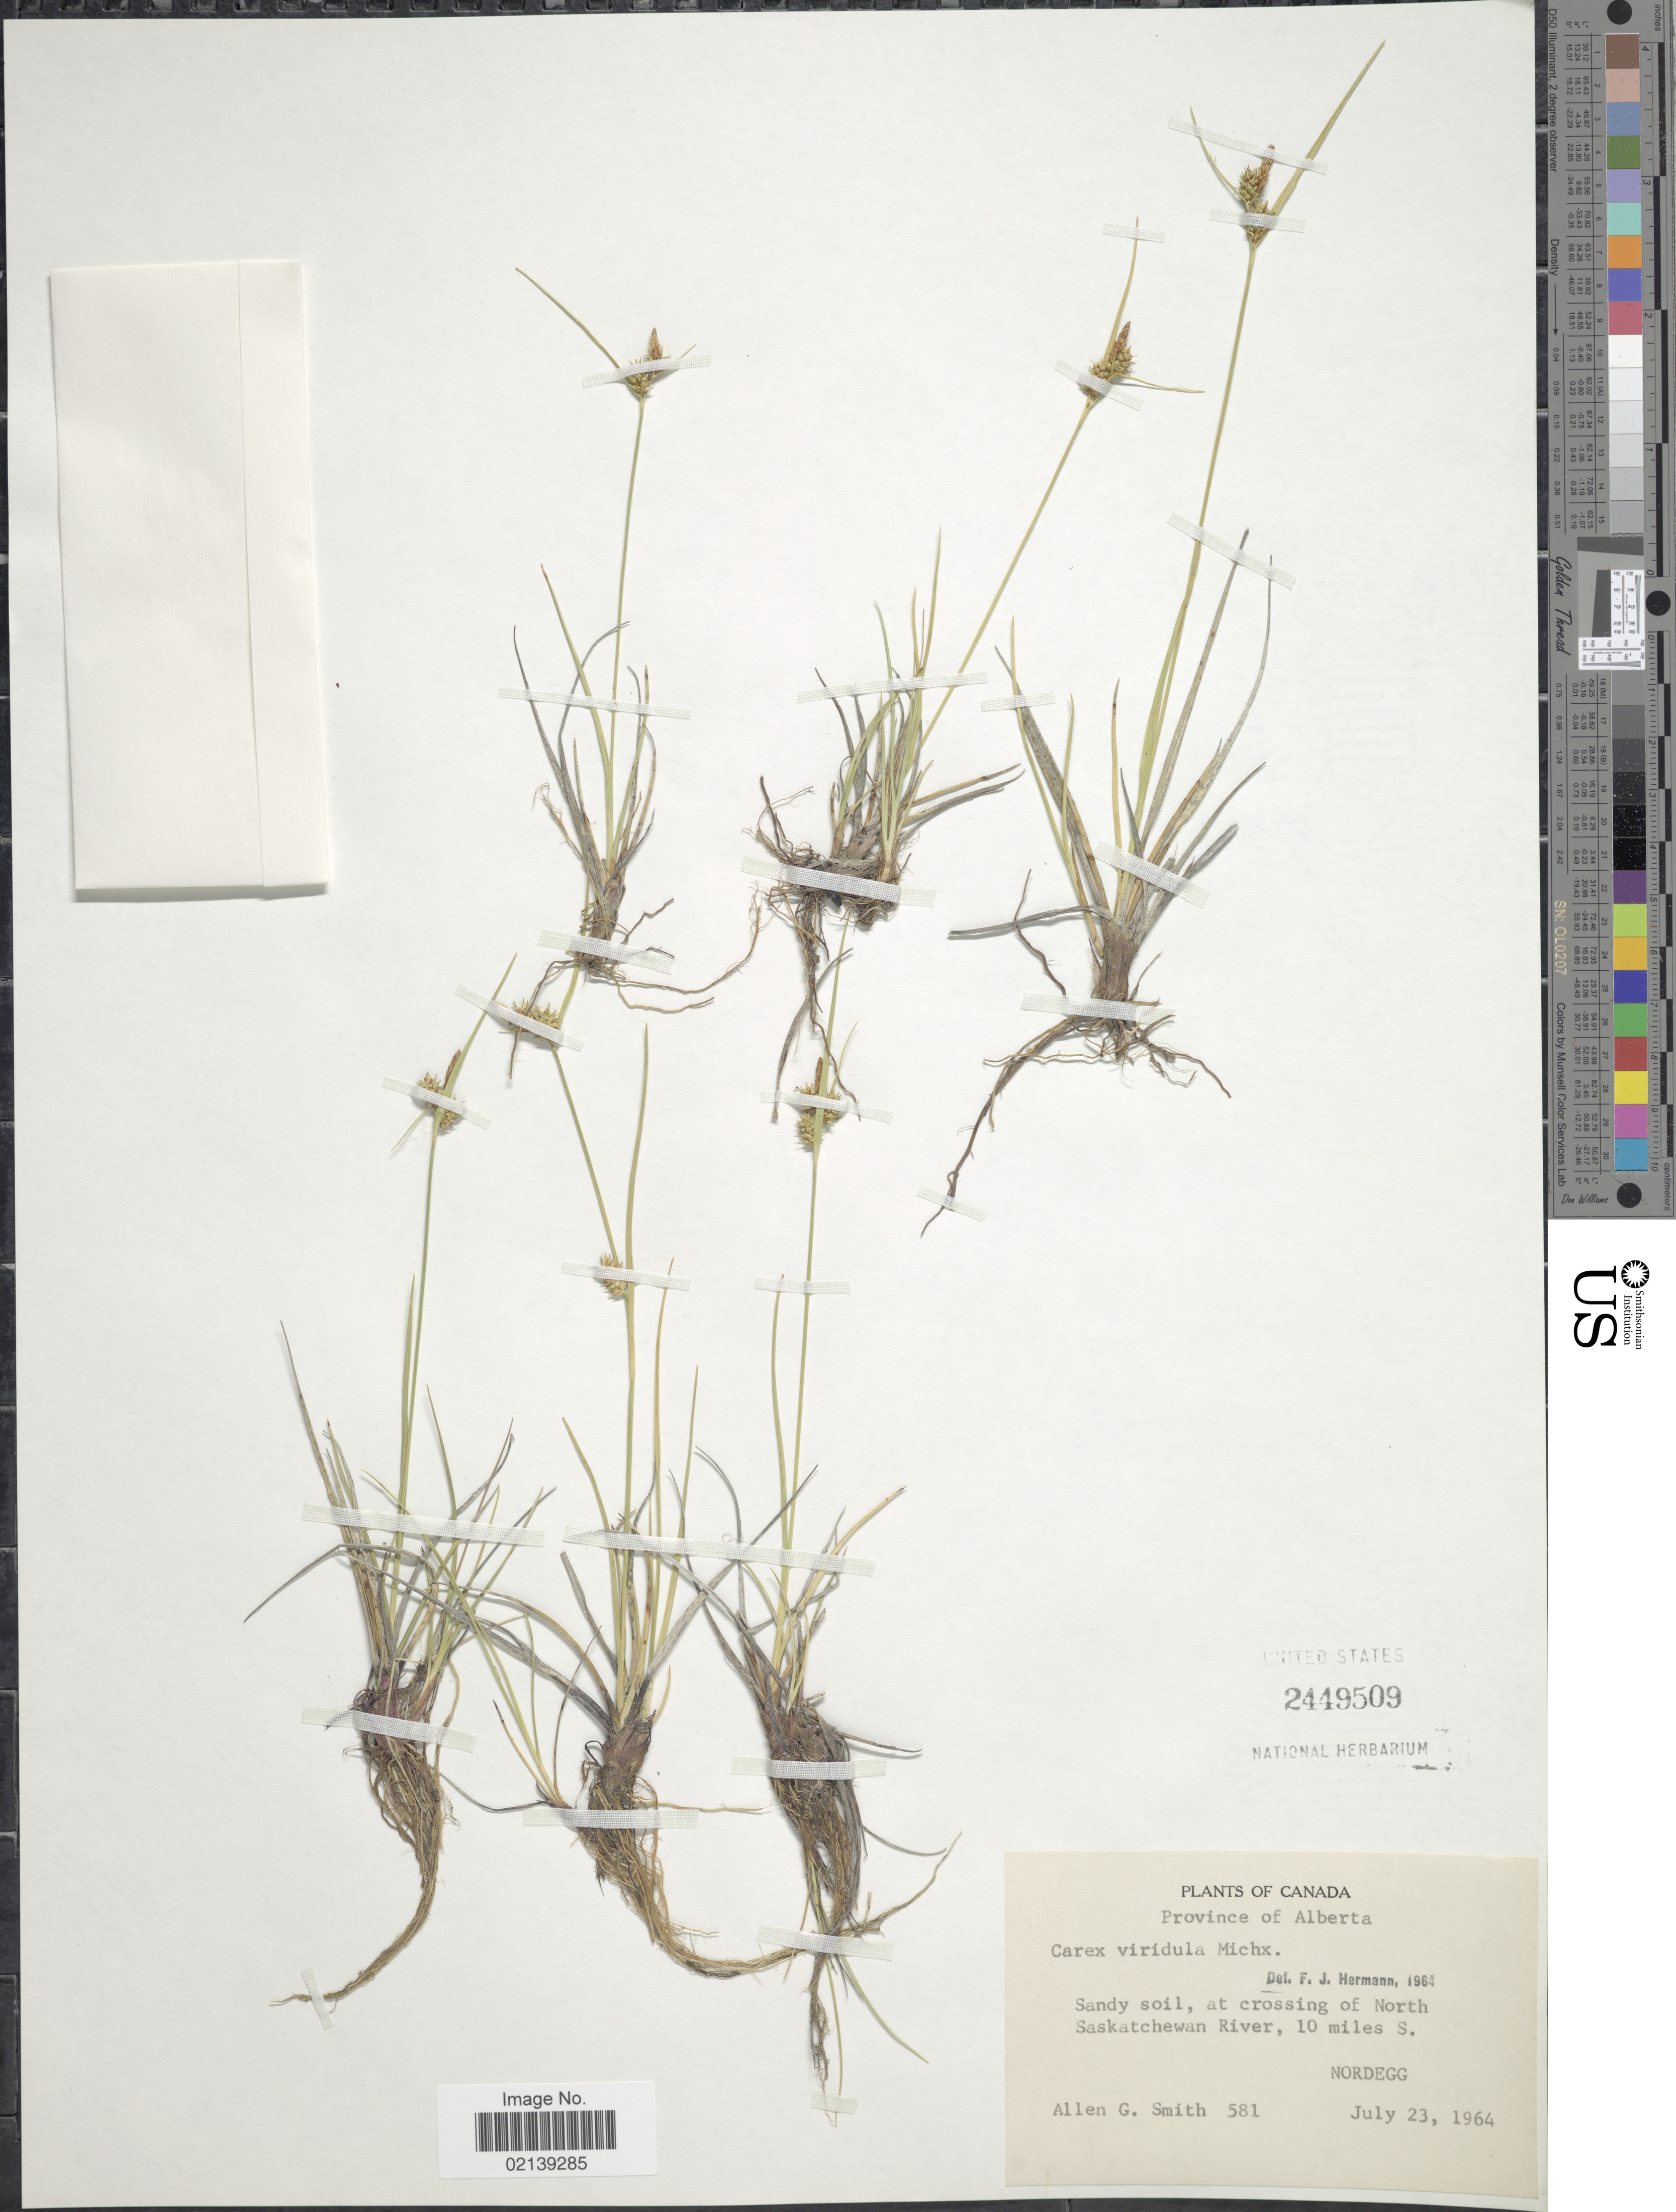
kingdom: Plantae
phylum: Tracheophyta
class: Liliopsida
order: Poales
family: Cyperaceae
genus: Carex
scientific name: Carex oederi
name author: Retz.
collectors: A. Smith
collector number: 581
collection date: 1964-07-23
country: Canada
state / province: Alberta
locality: Sandy soil, at crossing of North Saskatchewan River, 10 miles S. Nordegg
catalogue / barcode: US 2449509